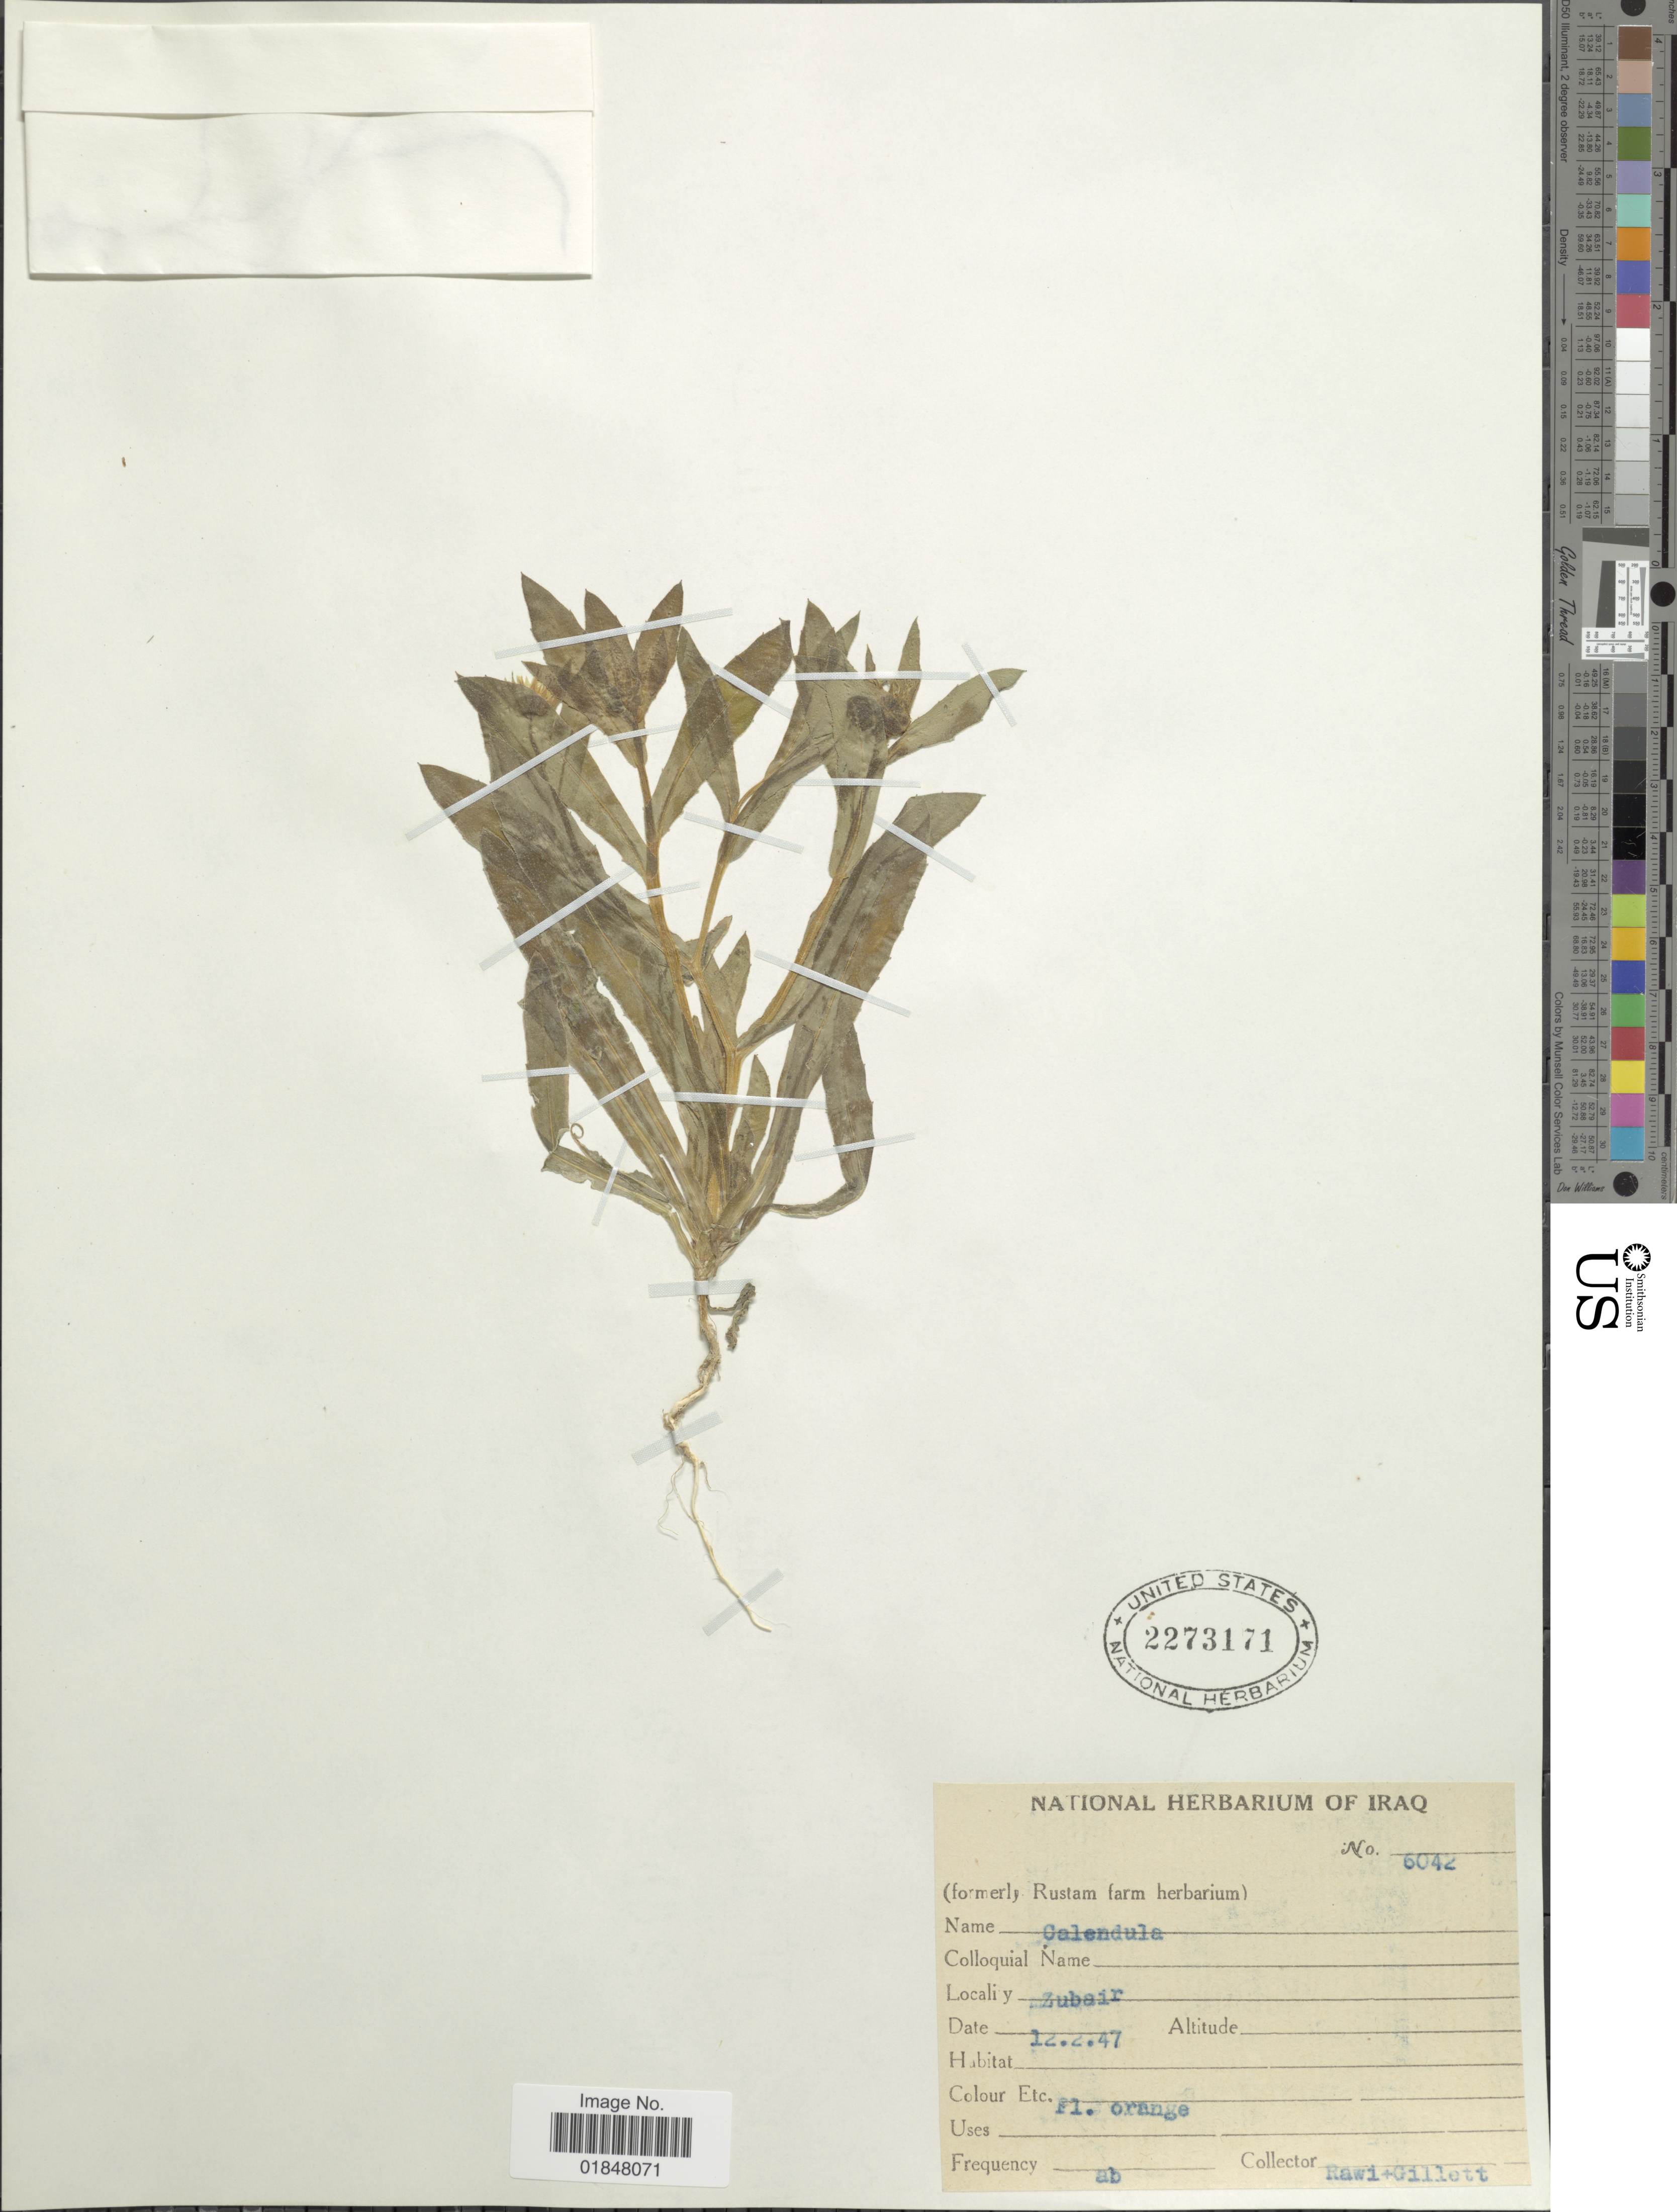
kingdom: Plantae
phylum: Tracheophyta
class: Magnoliopsida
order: Asterales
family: Asteraceae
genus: Calendula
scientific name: Calendula sp.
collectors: -. Rawi & Gillett, --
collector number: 6042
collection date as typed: Transcribed d/m/y: 12/2/47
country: Iraq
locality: Zubair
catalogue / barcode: US 2273171